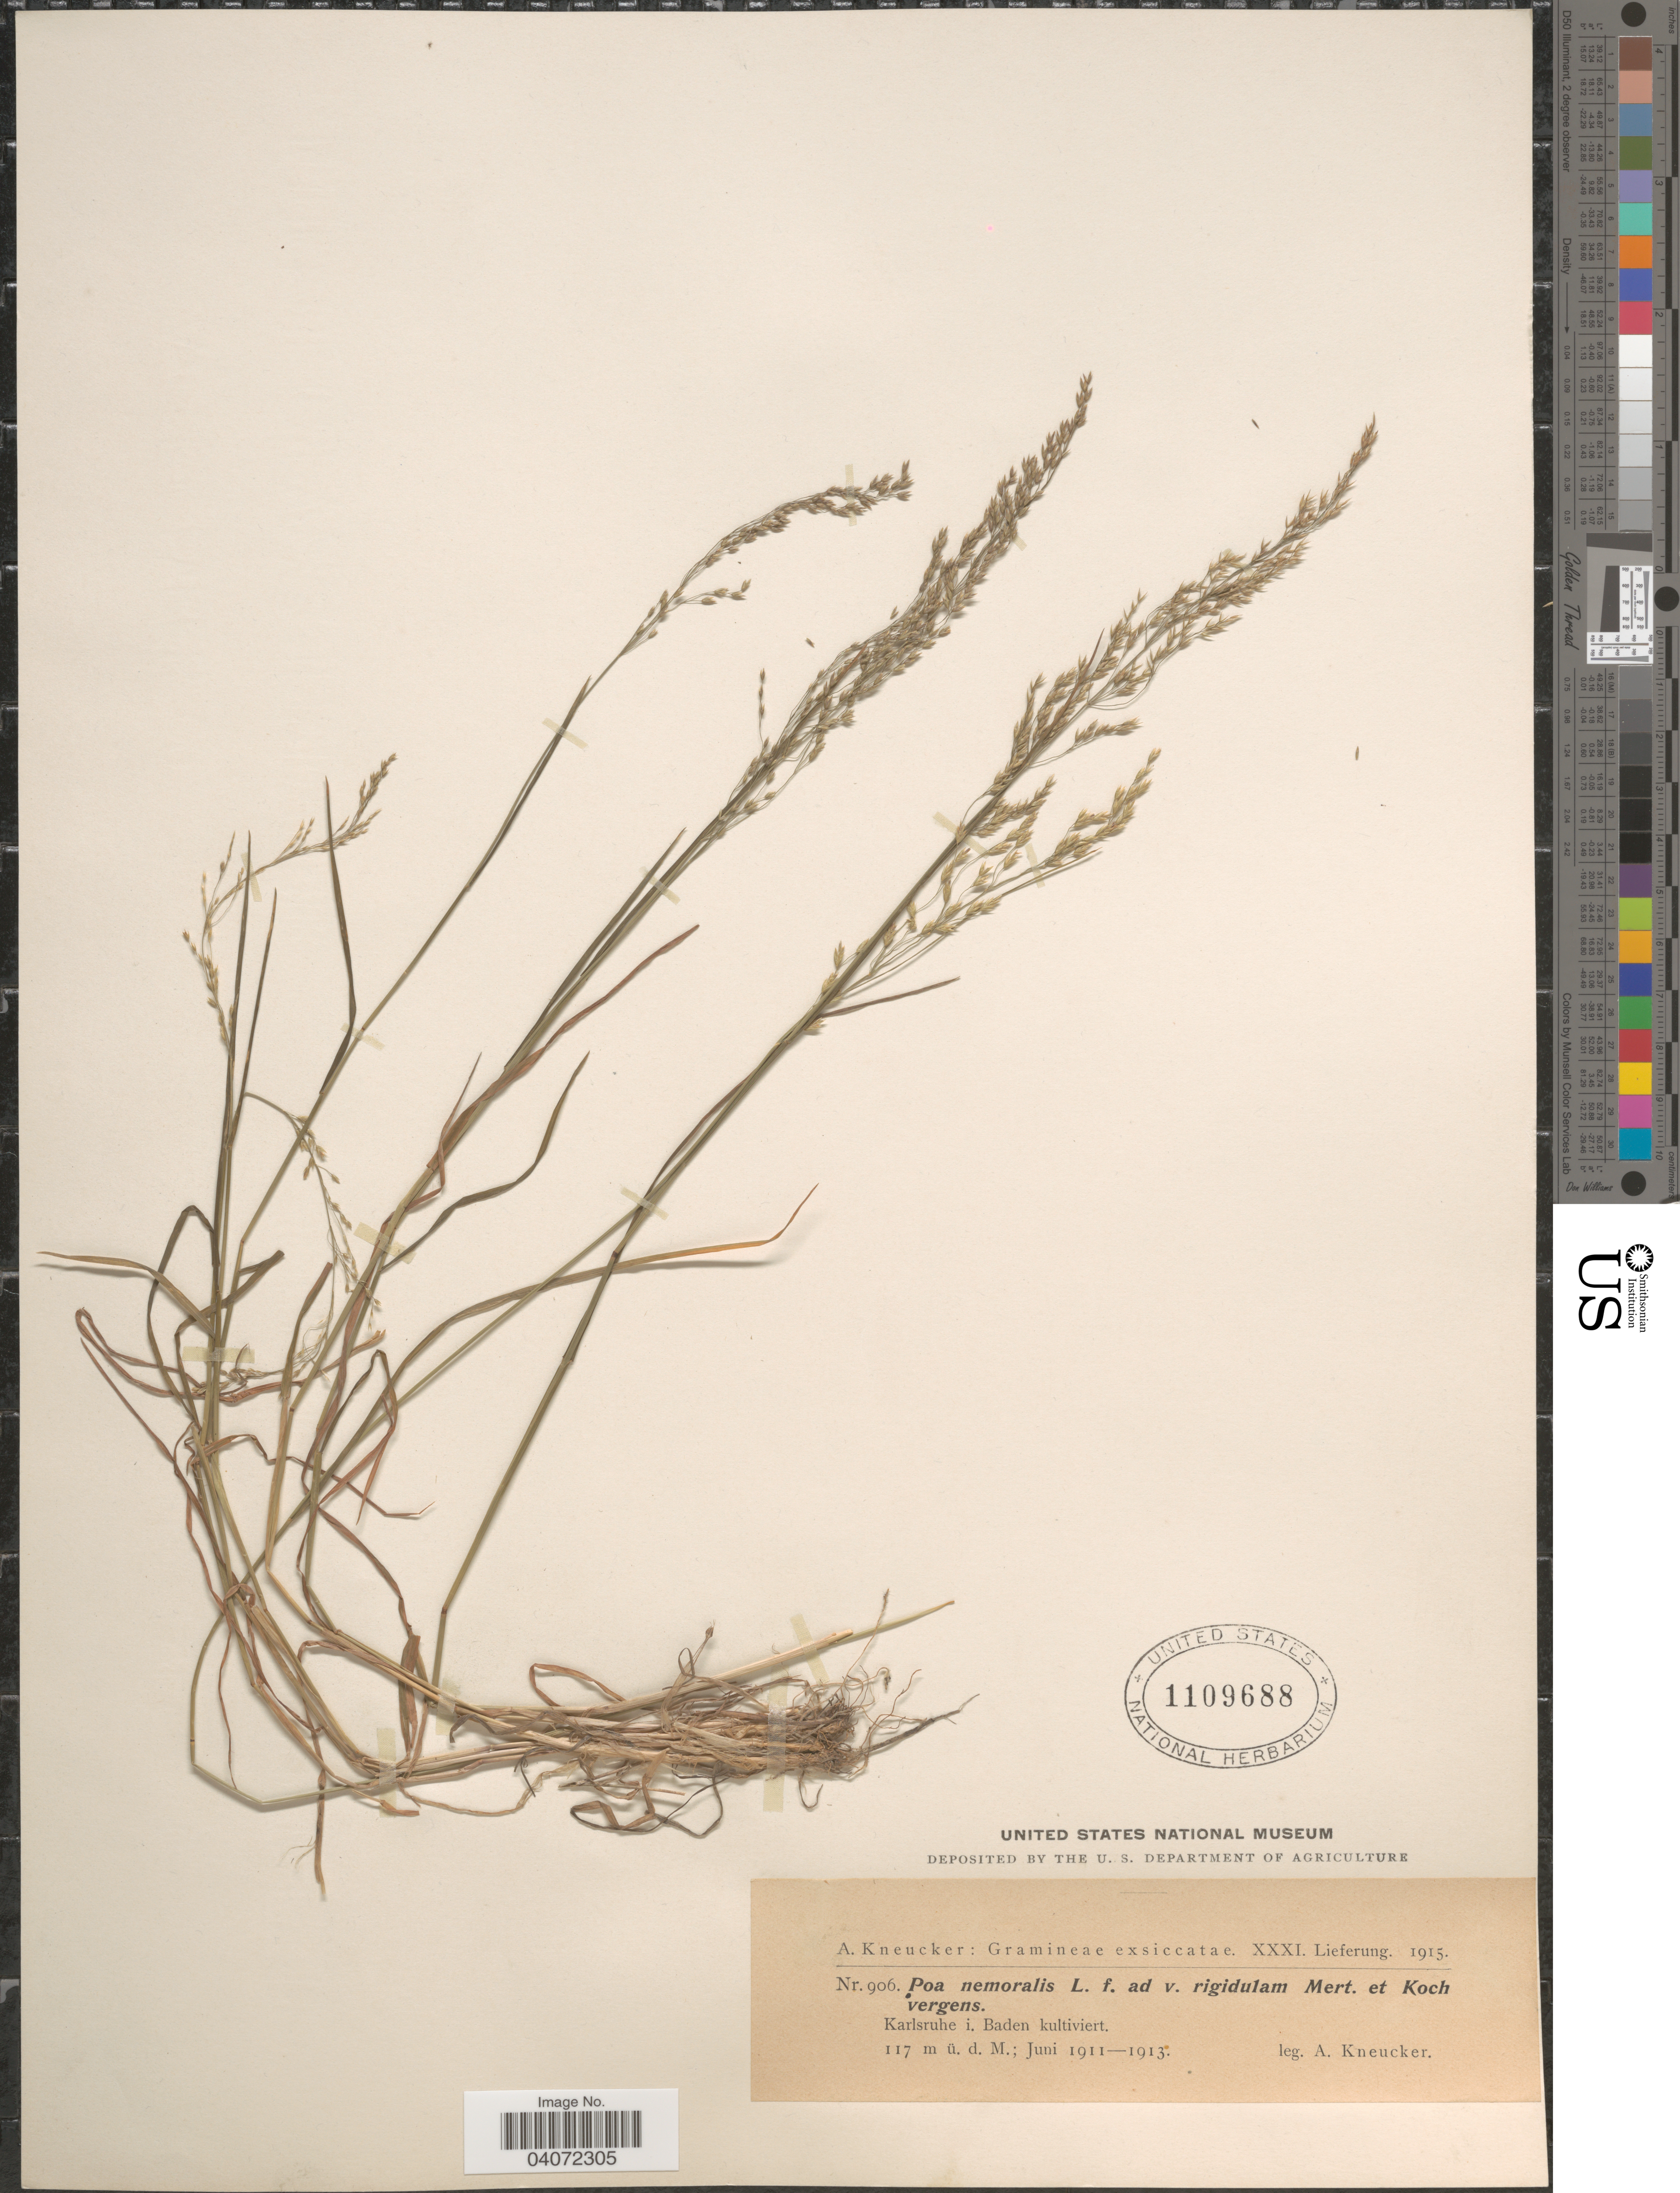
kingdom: Plantae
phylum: Tracheophyta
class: Liliopsida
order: Poales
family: Poaceae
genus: Poa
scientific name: Poa nemoralis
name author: L.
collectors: A. Kneucker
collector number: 906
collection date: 1911-06/1913-06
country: Germany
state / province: Baden-Württemberg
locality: Karlsruhe i. Baden kultiviert.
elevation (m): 117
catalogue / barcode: US 1109688